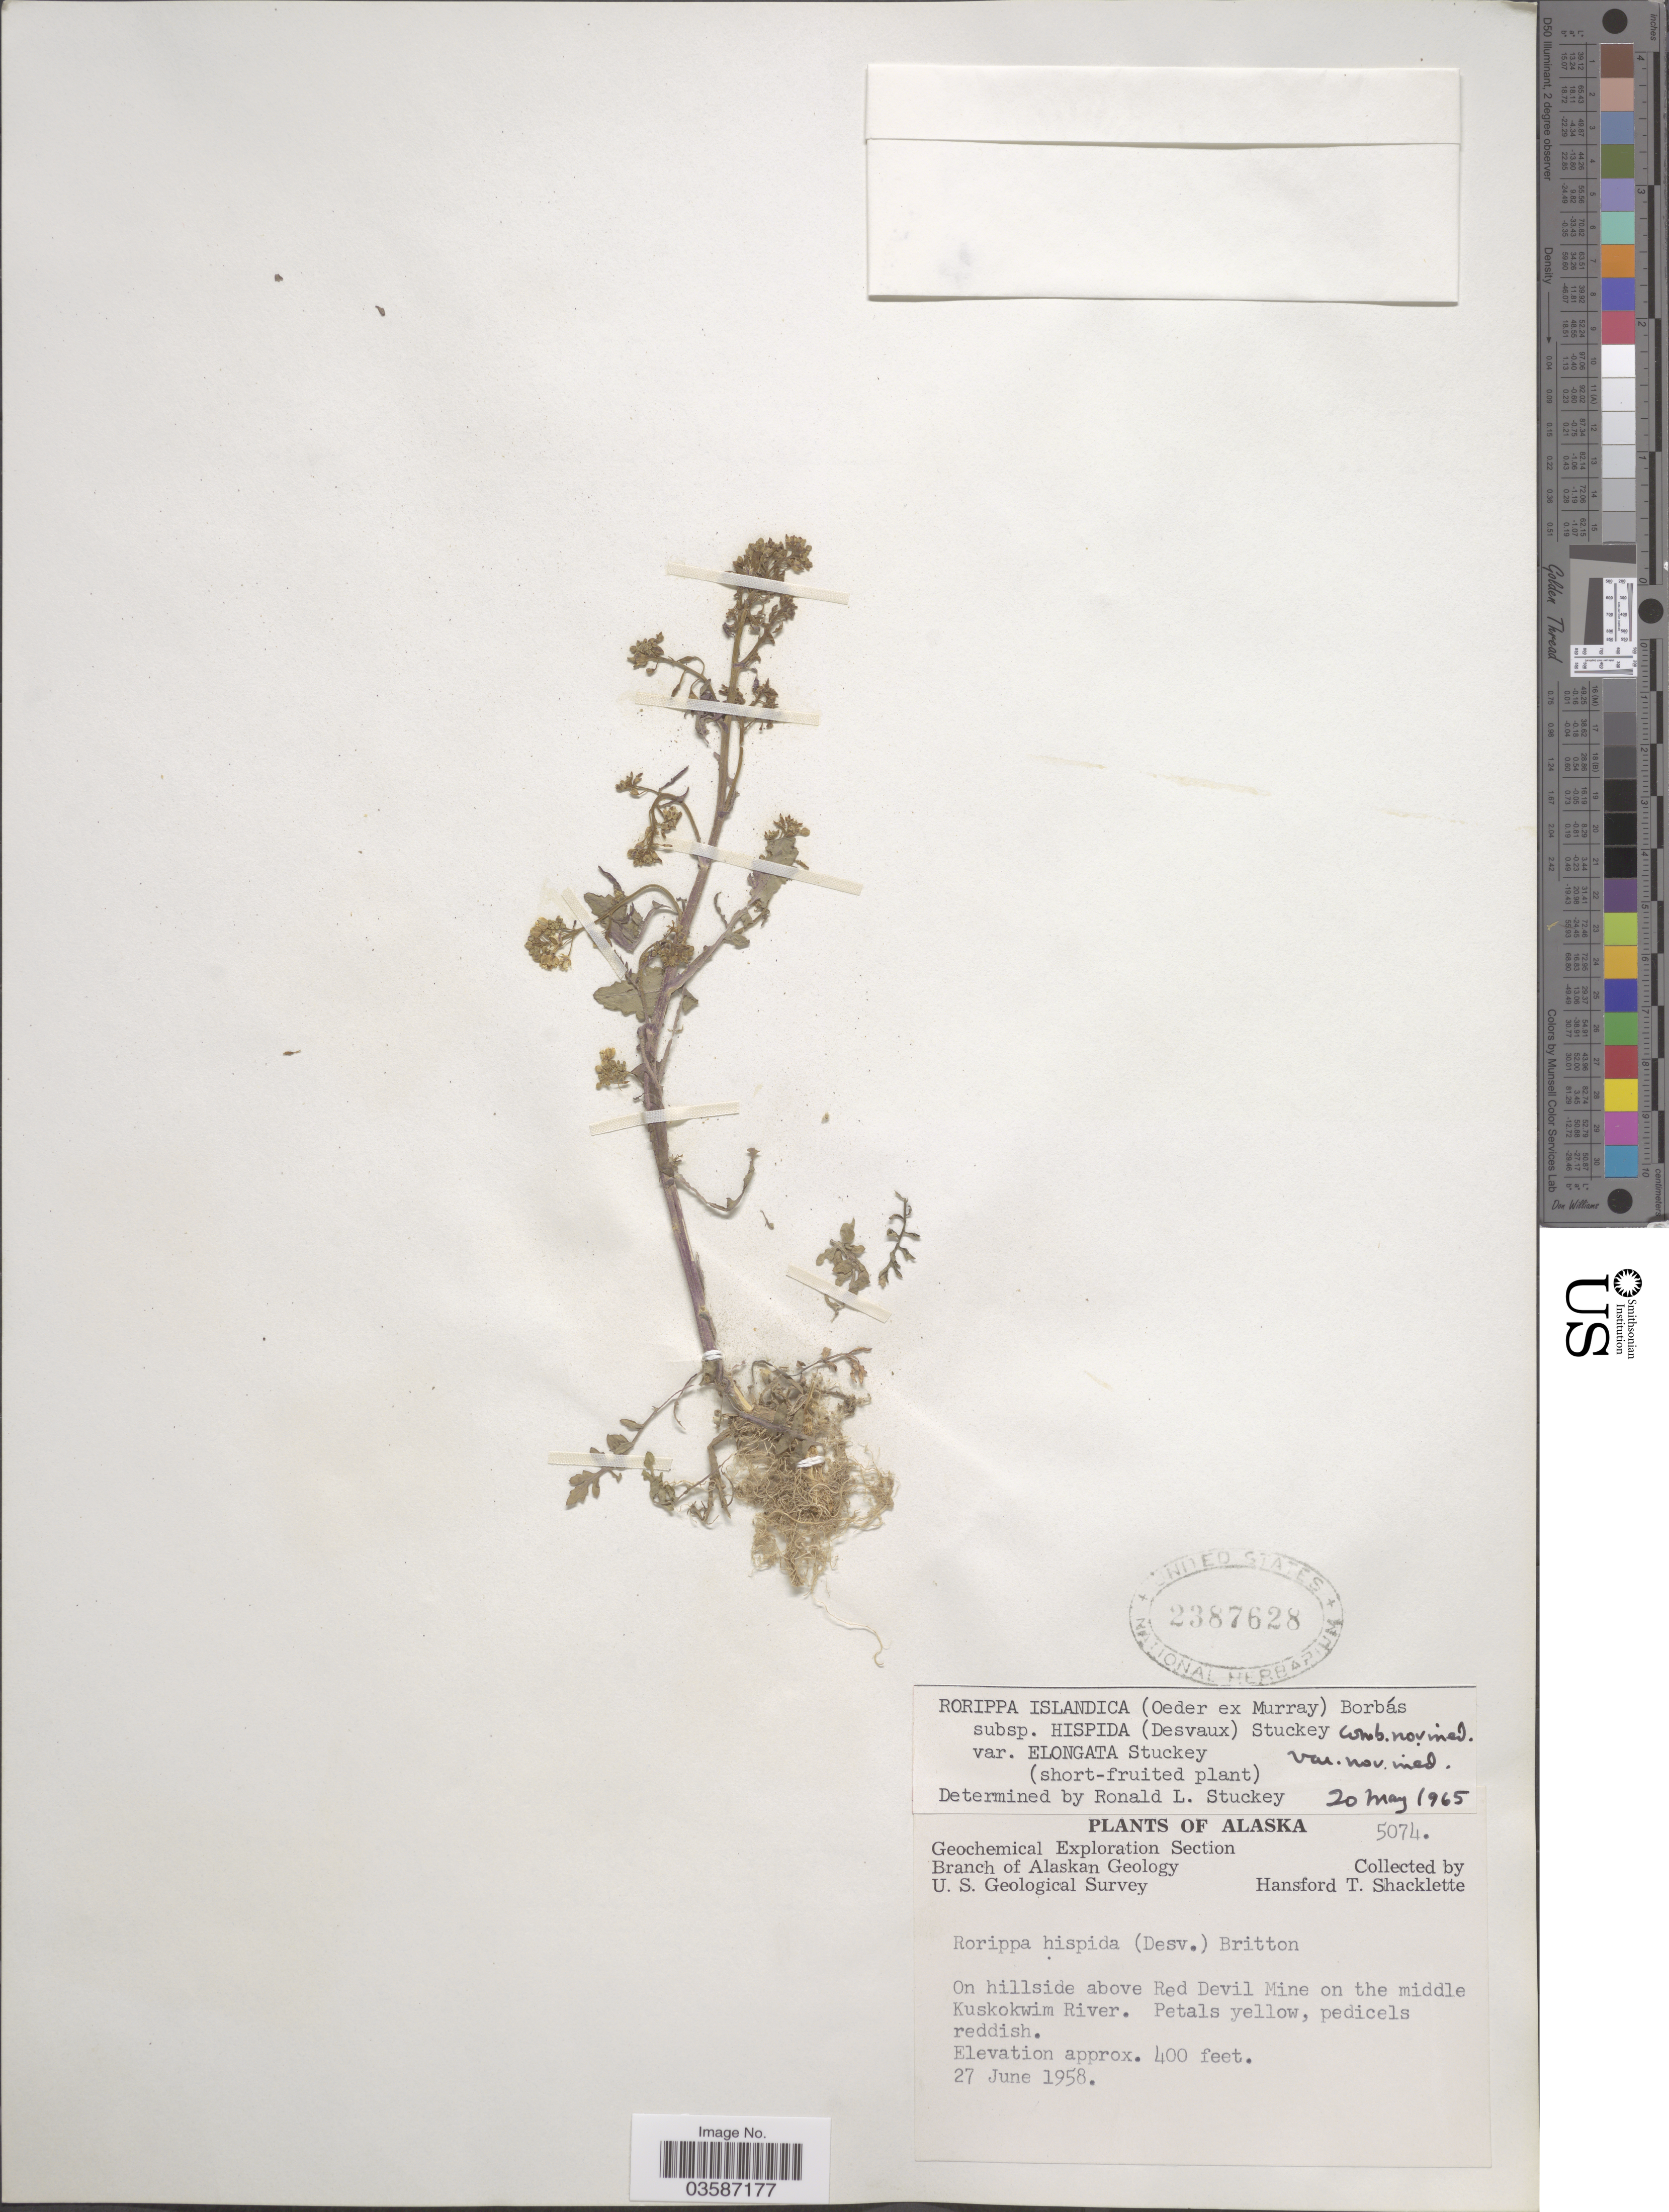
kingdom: Plantae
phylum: Tracheophyta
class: Magnoliopsida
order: Brassicales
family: Brassicaceae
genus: Rorippa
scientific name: Rorippa islandica var. elongata Stuckey var. nov. ined.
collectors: H. Shacklette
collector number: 5074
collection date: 1958-06-27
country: United States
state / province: Alaska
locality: On hillside above Red Devil Mine on the middle Kuskokwim River.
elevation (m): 122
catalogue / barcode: US 2387628